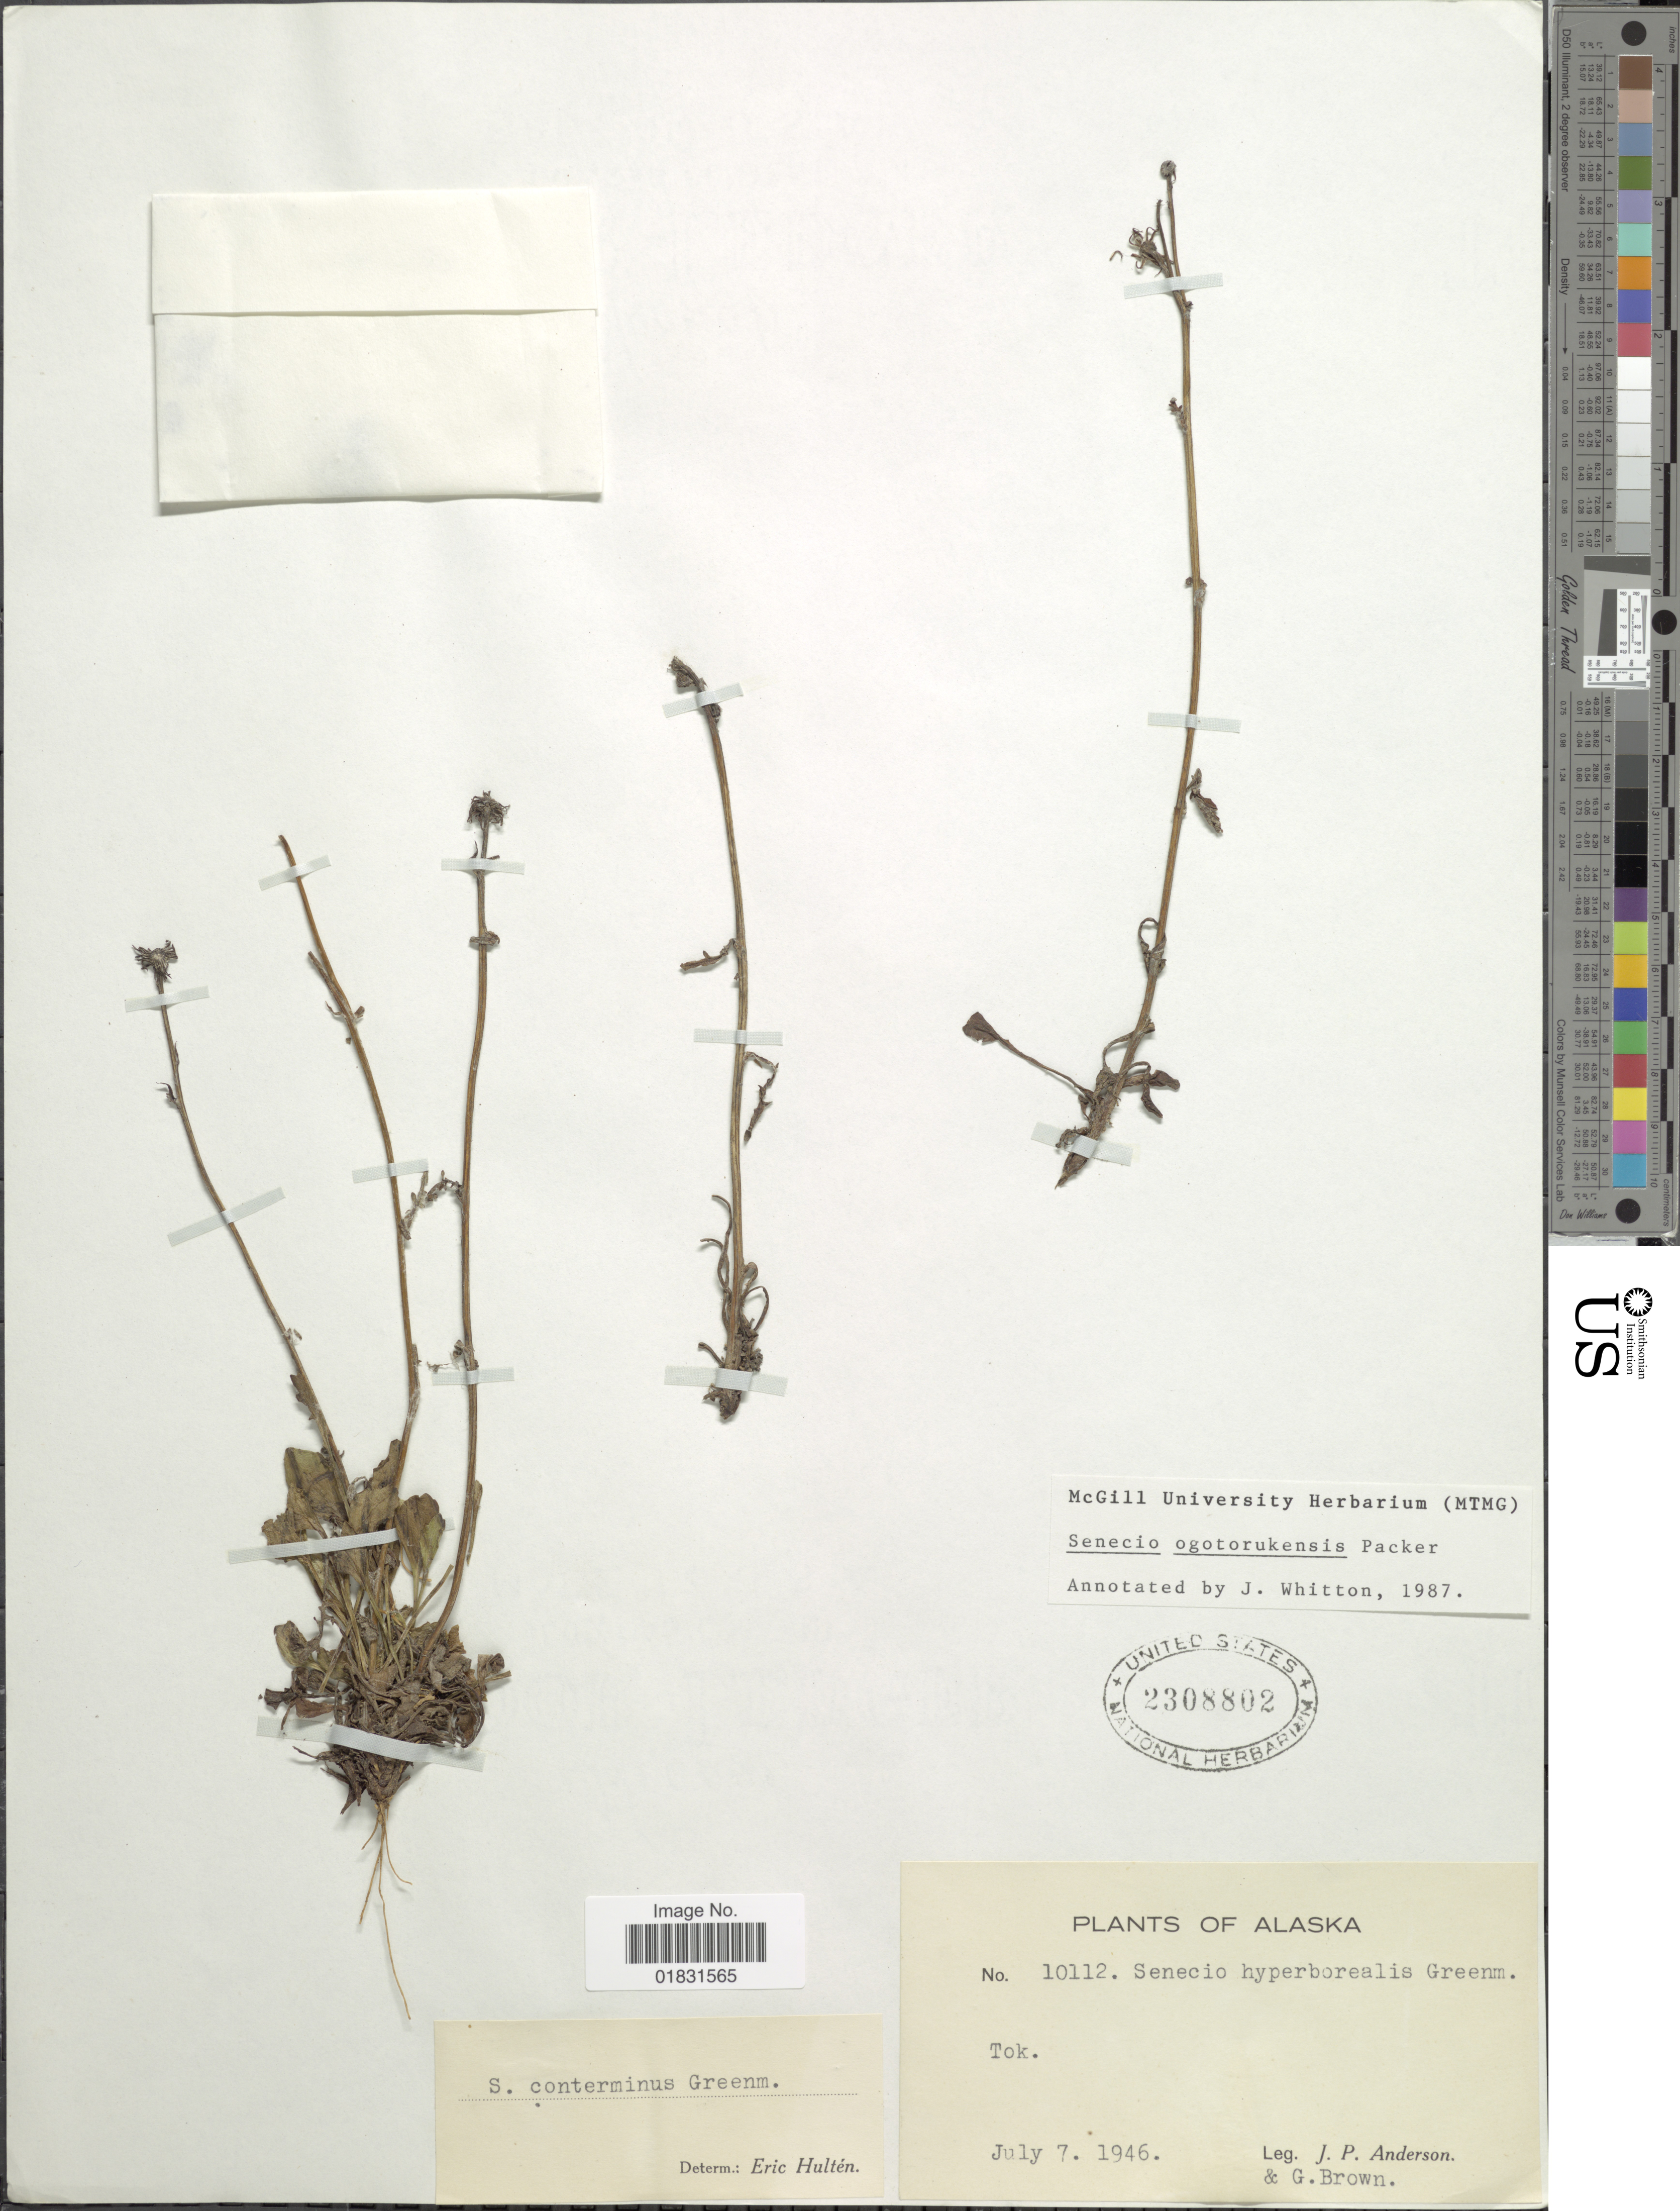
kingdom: Plantae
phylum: Tracheophyta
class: Magnoliopsida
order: Asterales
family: Asteraceae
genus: Packera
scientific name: Packera ogotorukensis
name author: (Packer) Á. Löve & D. Löve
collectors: J. P. Anderson & G. D. Brown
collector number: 10112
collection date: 1946-07-07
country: United States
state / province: Alaska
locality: Tok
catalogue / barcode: US 2308802